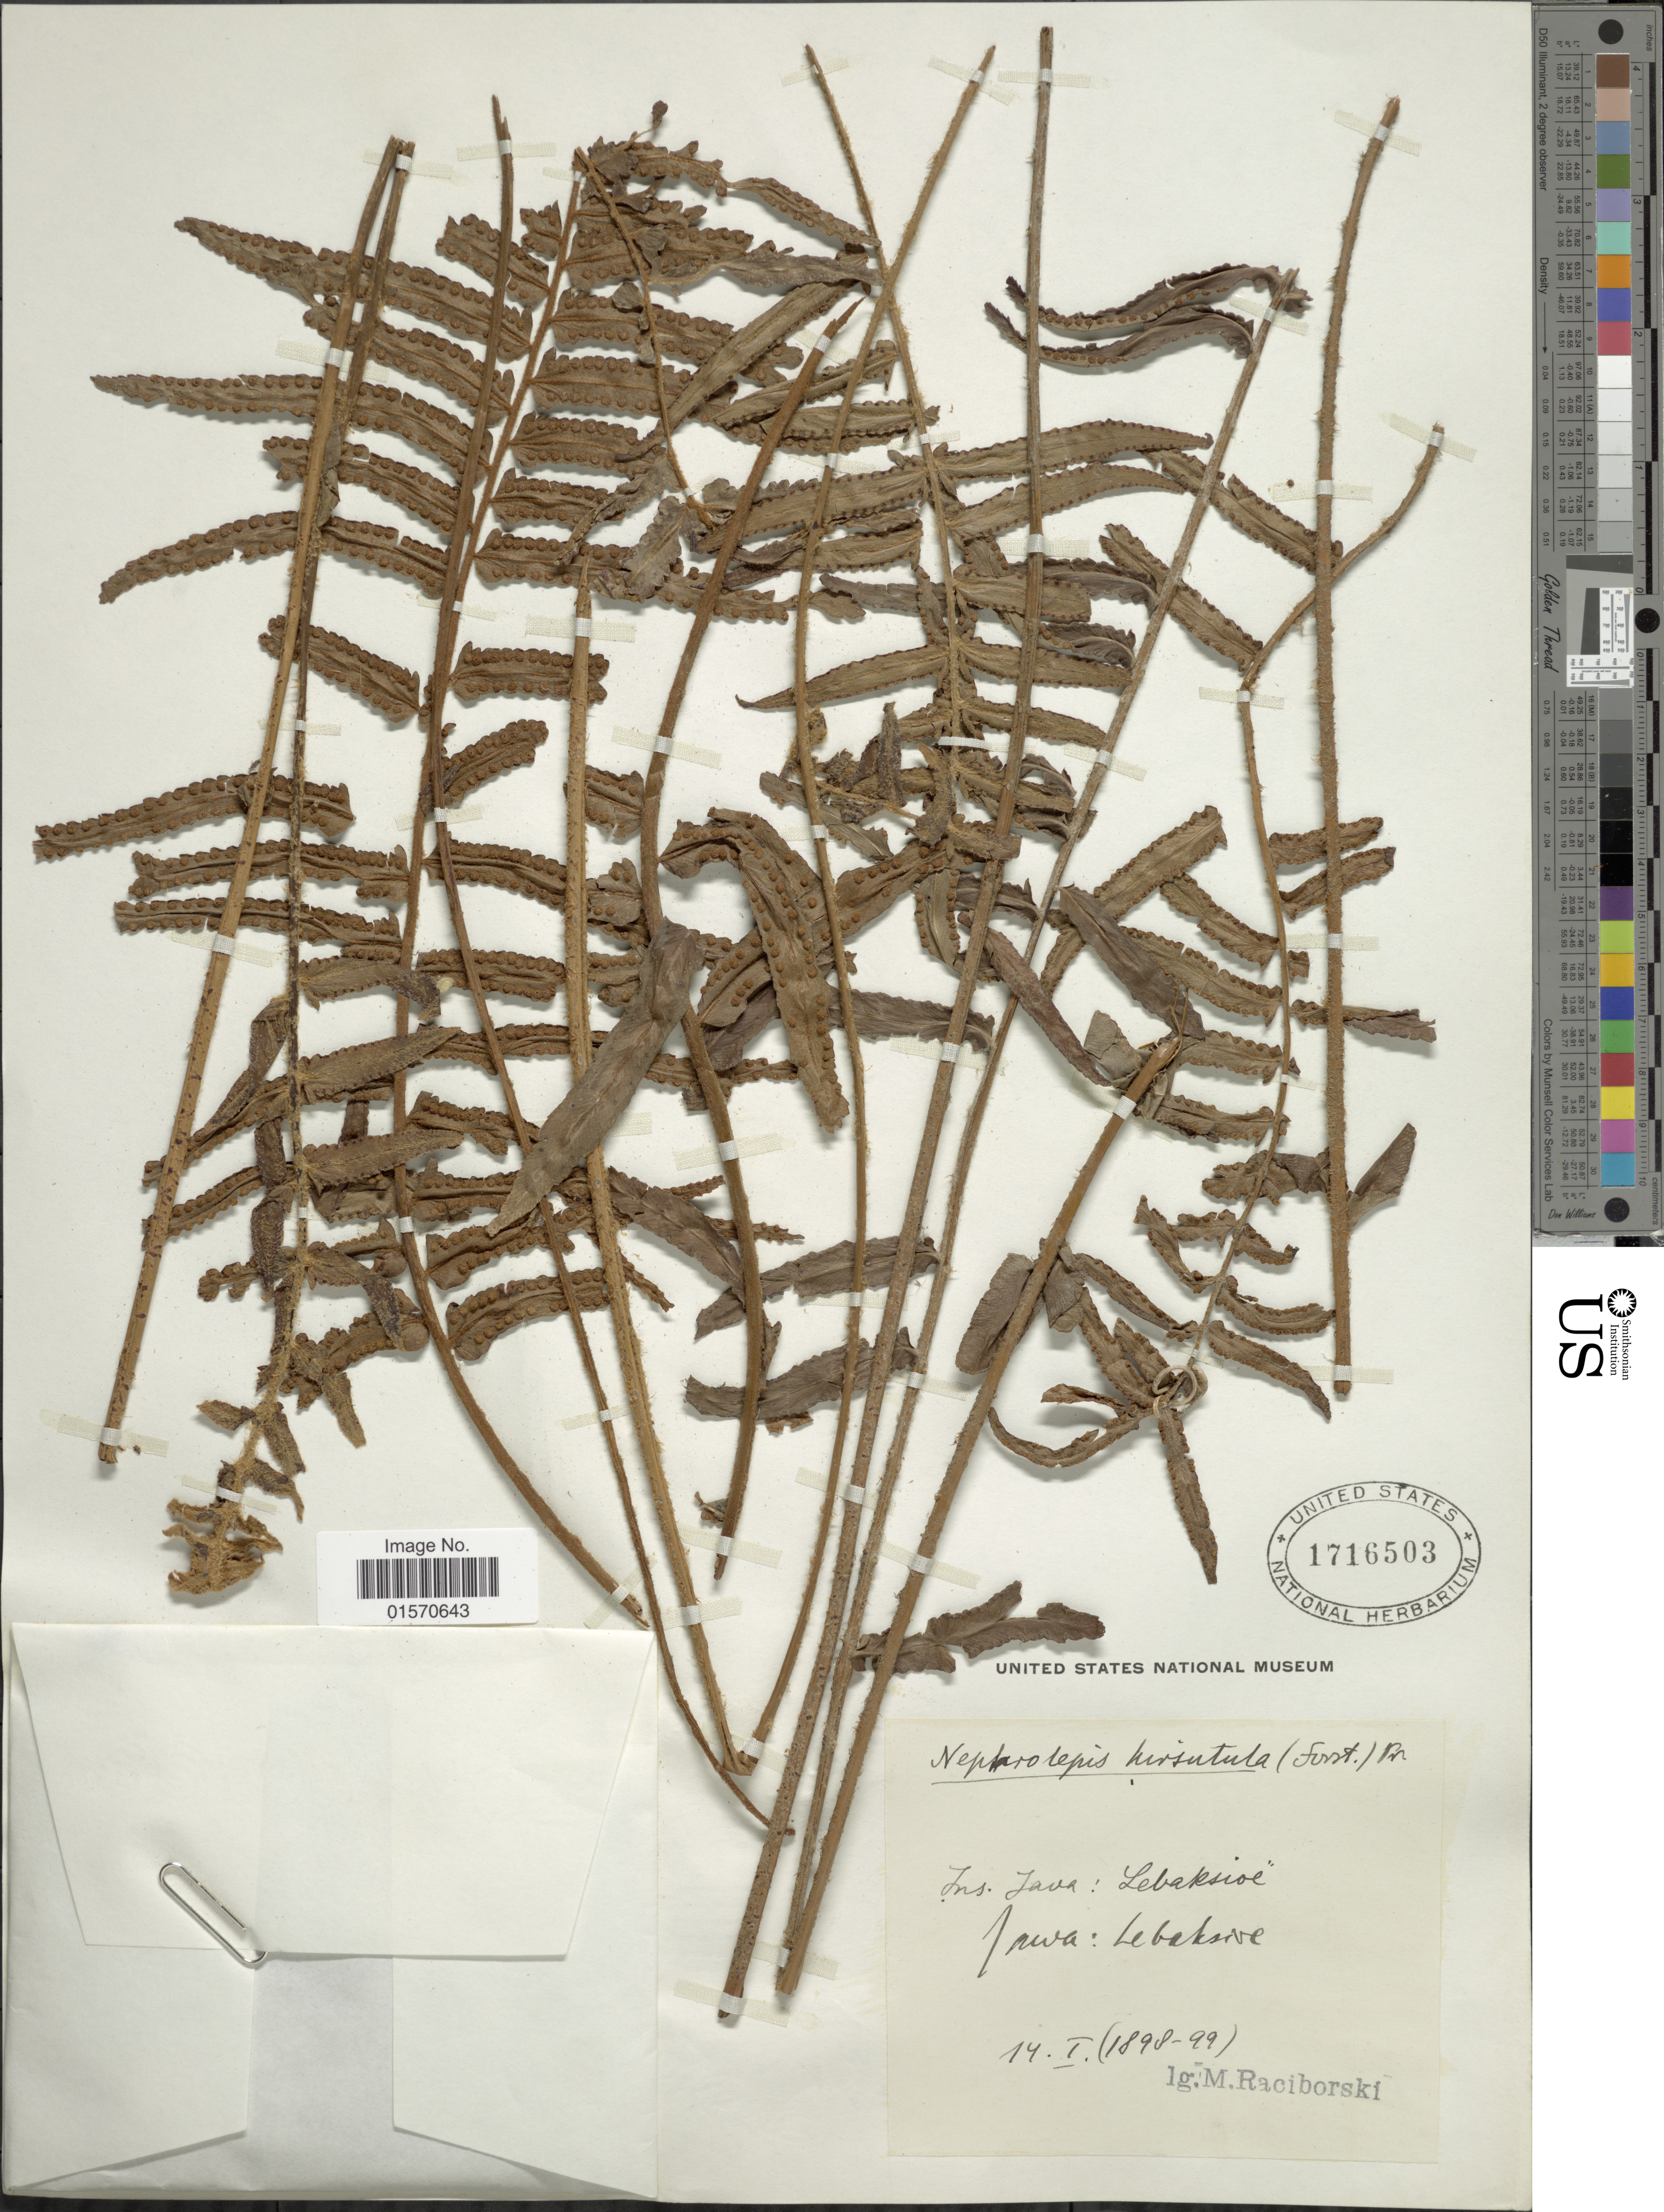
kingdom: Plantae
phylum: Tracheophyta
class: Polypodiopsida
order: Polypodiales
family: Nephrolepidaceae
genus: Nephrolepis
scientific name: Nephrolepis multiflora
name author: (Roxb.) F.M. Jarrett ex C.V. Morton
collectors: M. Raciborski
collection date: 1898-01-14/1899-01-14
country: Indonesia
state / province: Java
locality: Ins. Java: Lebaksioe. Jawa: Lebaksoe [interpreted]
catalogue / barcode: US 1716503